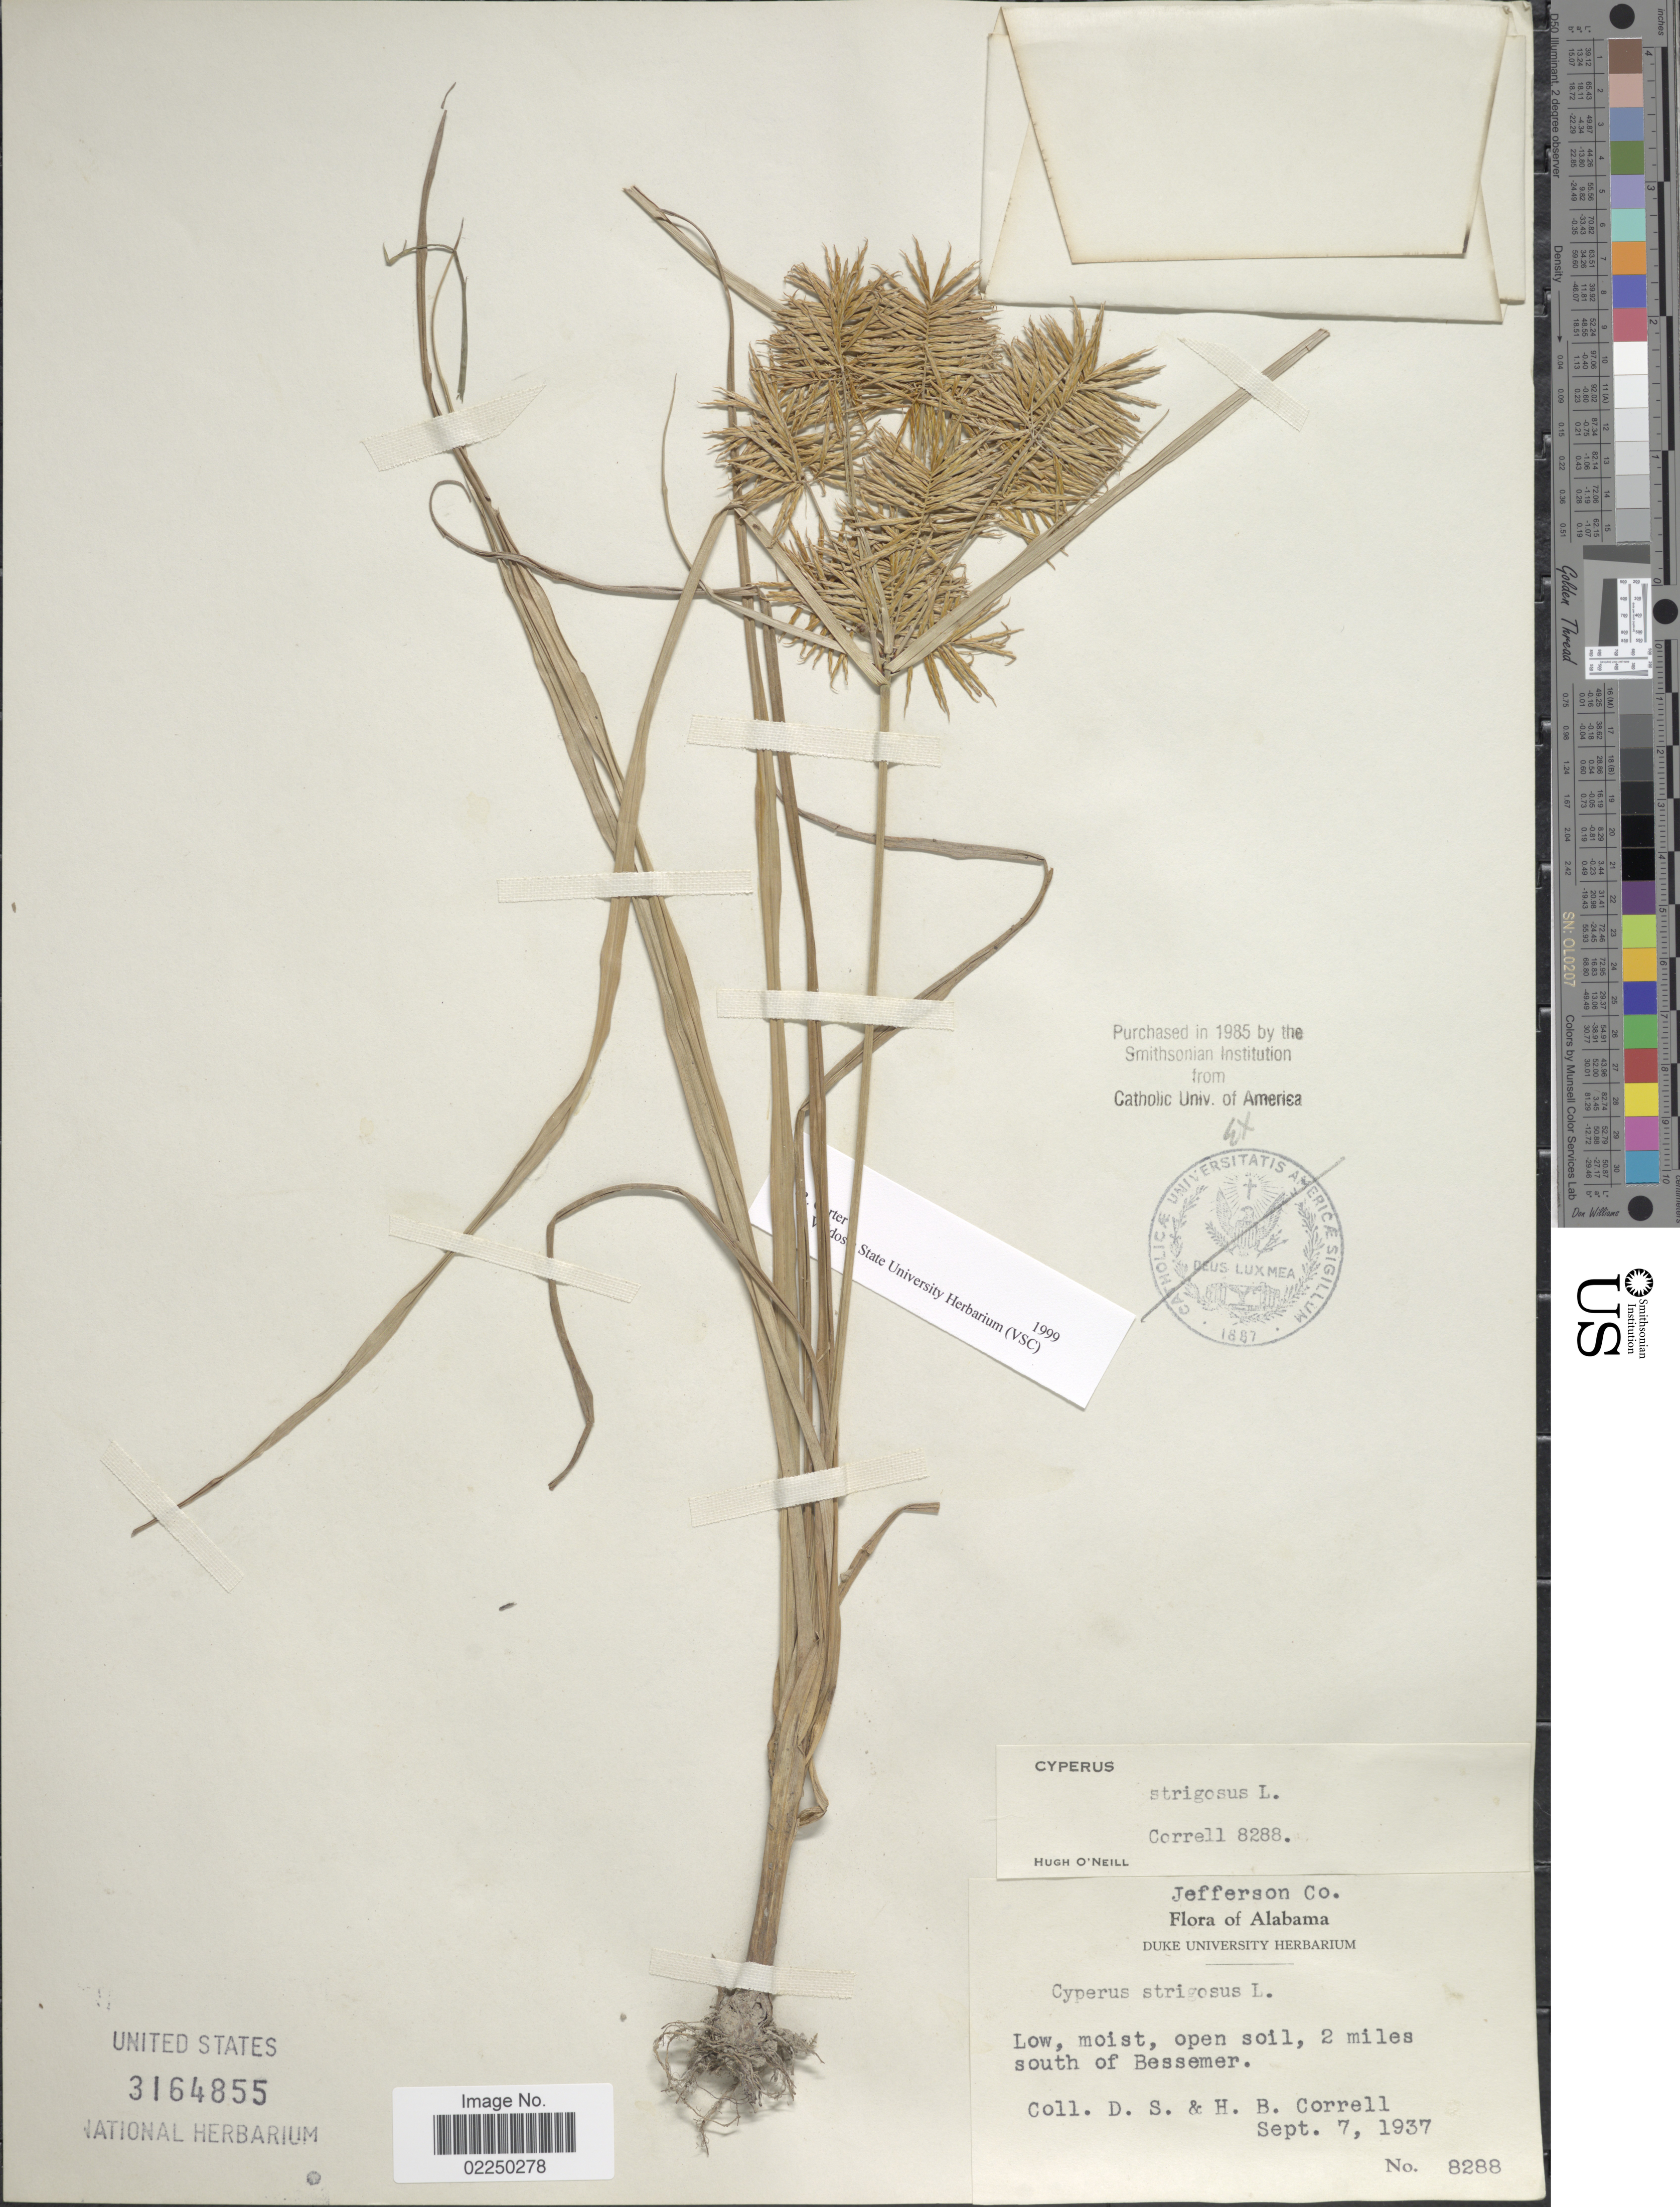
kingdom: Plantae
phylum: Tracheophyta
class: Liliopsida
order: Poales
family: Cyperaceae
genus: Cyperus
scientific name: Cyperus strigosus L.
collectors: D. S. Correll & H. Correll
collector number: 8288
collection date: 1937-09-07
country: United States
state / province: Alabama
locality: Jefferson Co., low, moist, open soil, 2 miles south of Bessemer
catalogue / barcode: US 3164855